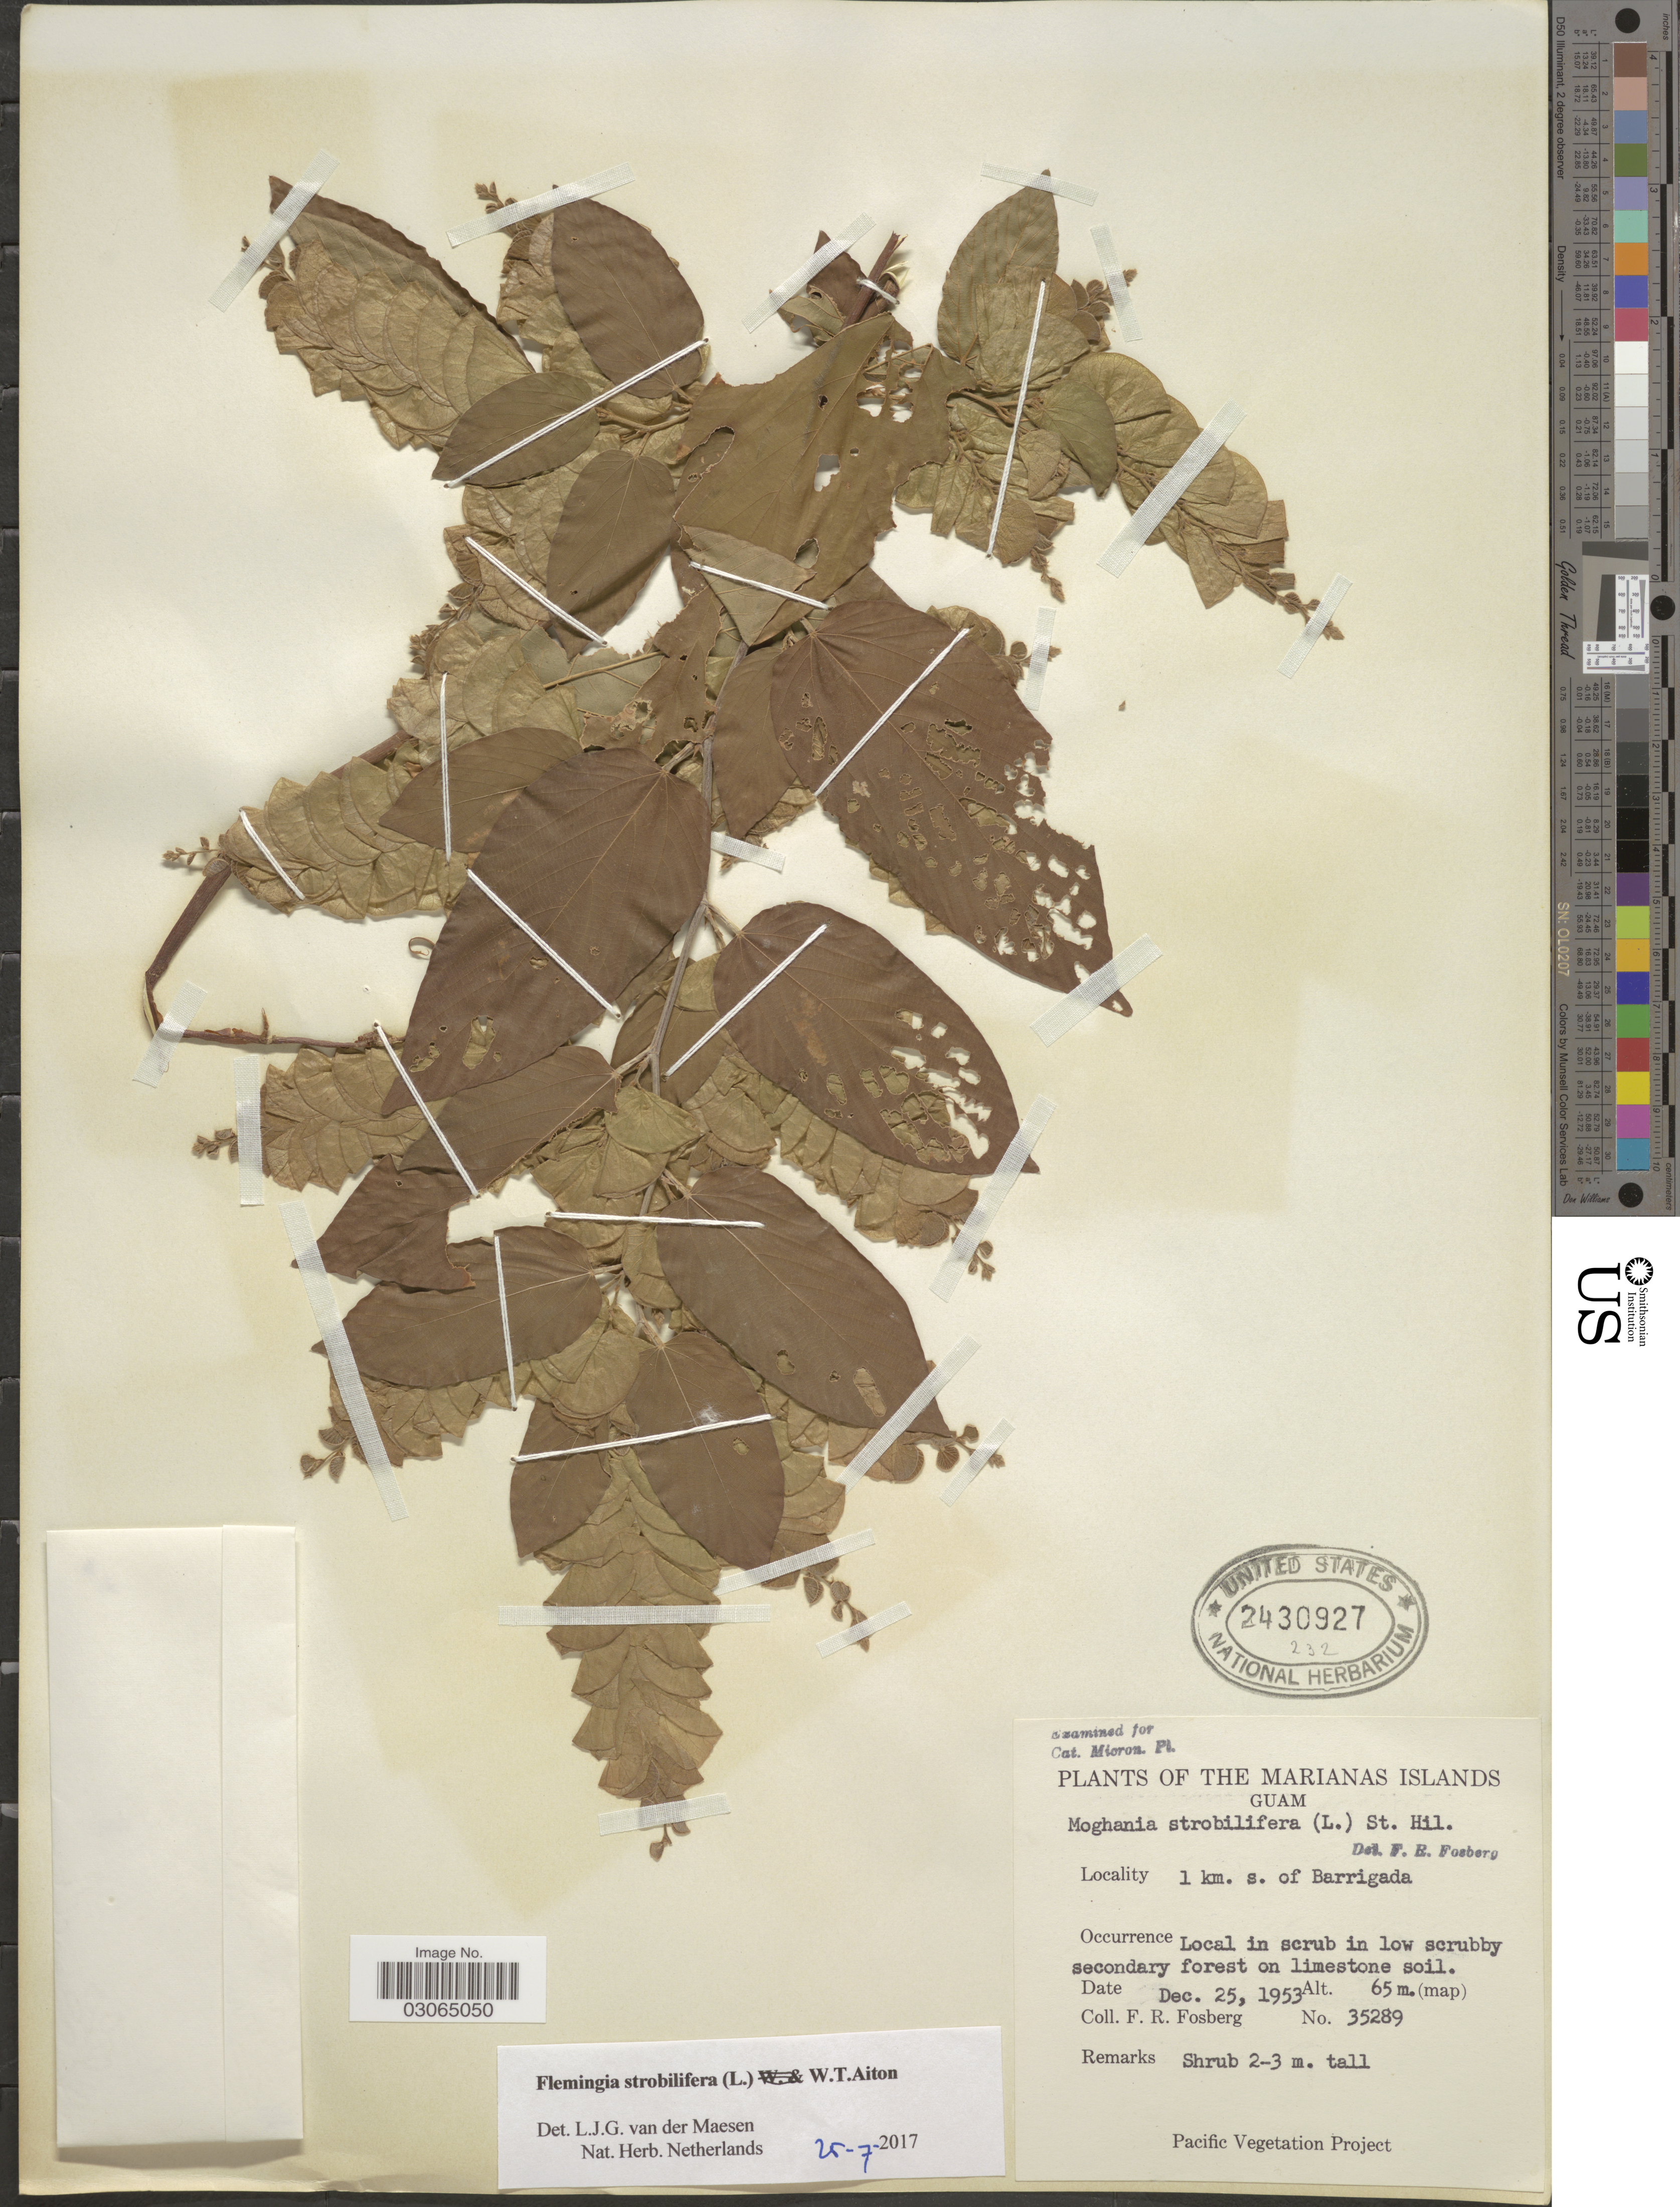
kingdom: Plantae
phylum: Tracheophyta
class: Magnoliopsida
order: Fabales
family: Fabaceae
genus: Flemingia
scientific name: Flemingia strobilifera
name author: (L.) W.T. Aiton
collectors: F. R. Fosberg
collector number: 35289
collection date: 1953-12-25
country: Guam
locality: Marianas Islands. 1 km. s. of Barrigada.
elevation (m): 65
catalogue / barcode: US 2430927